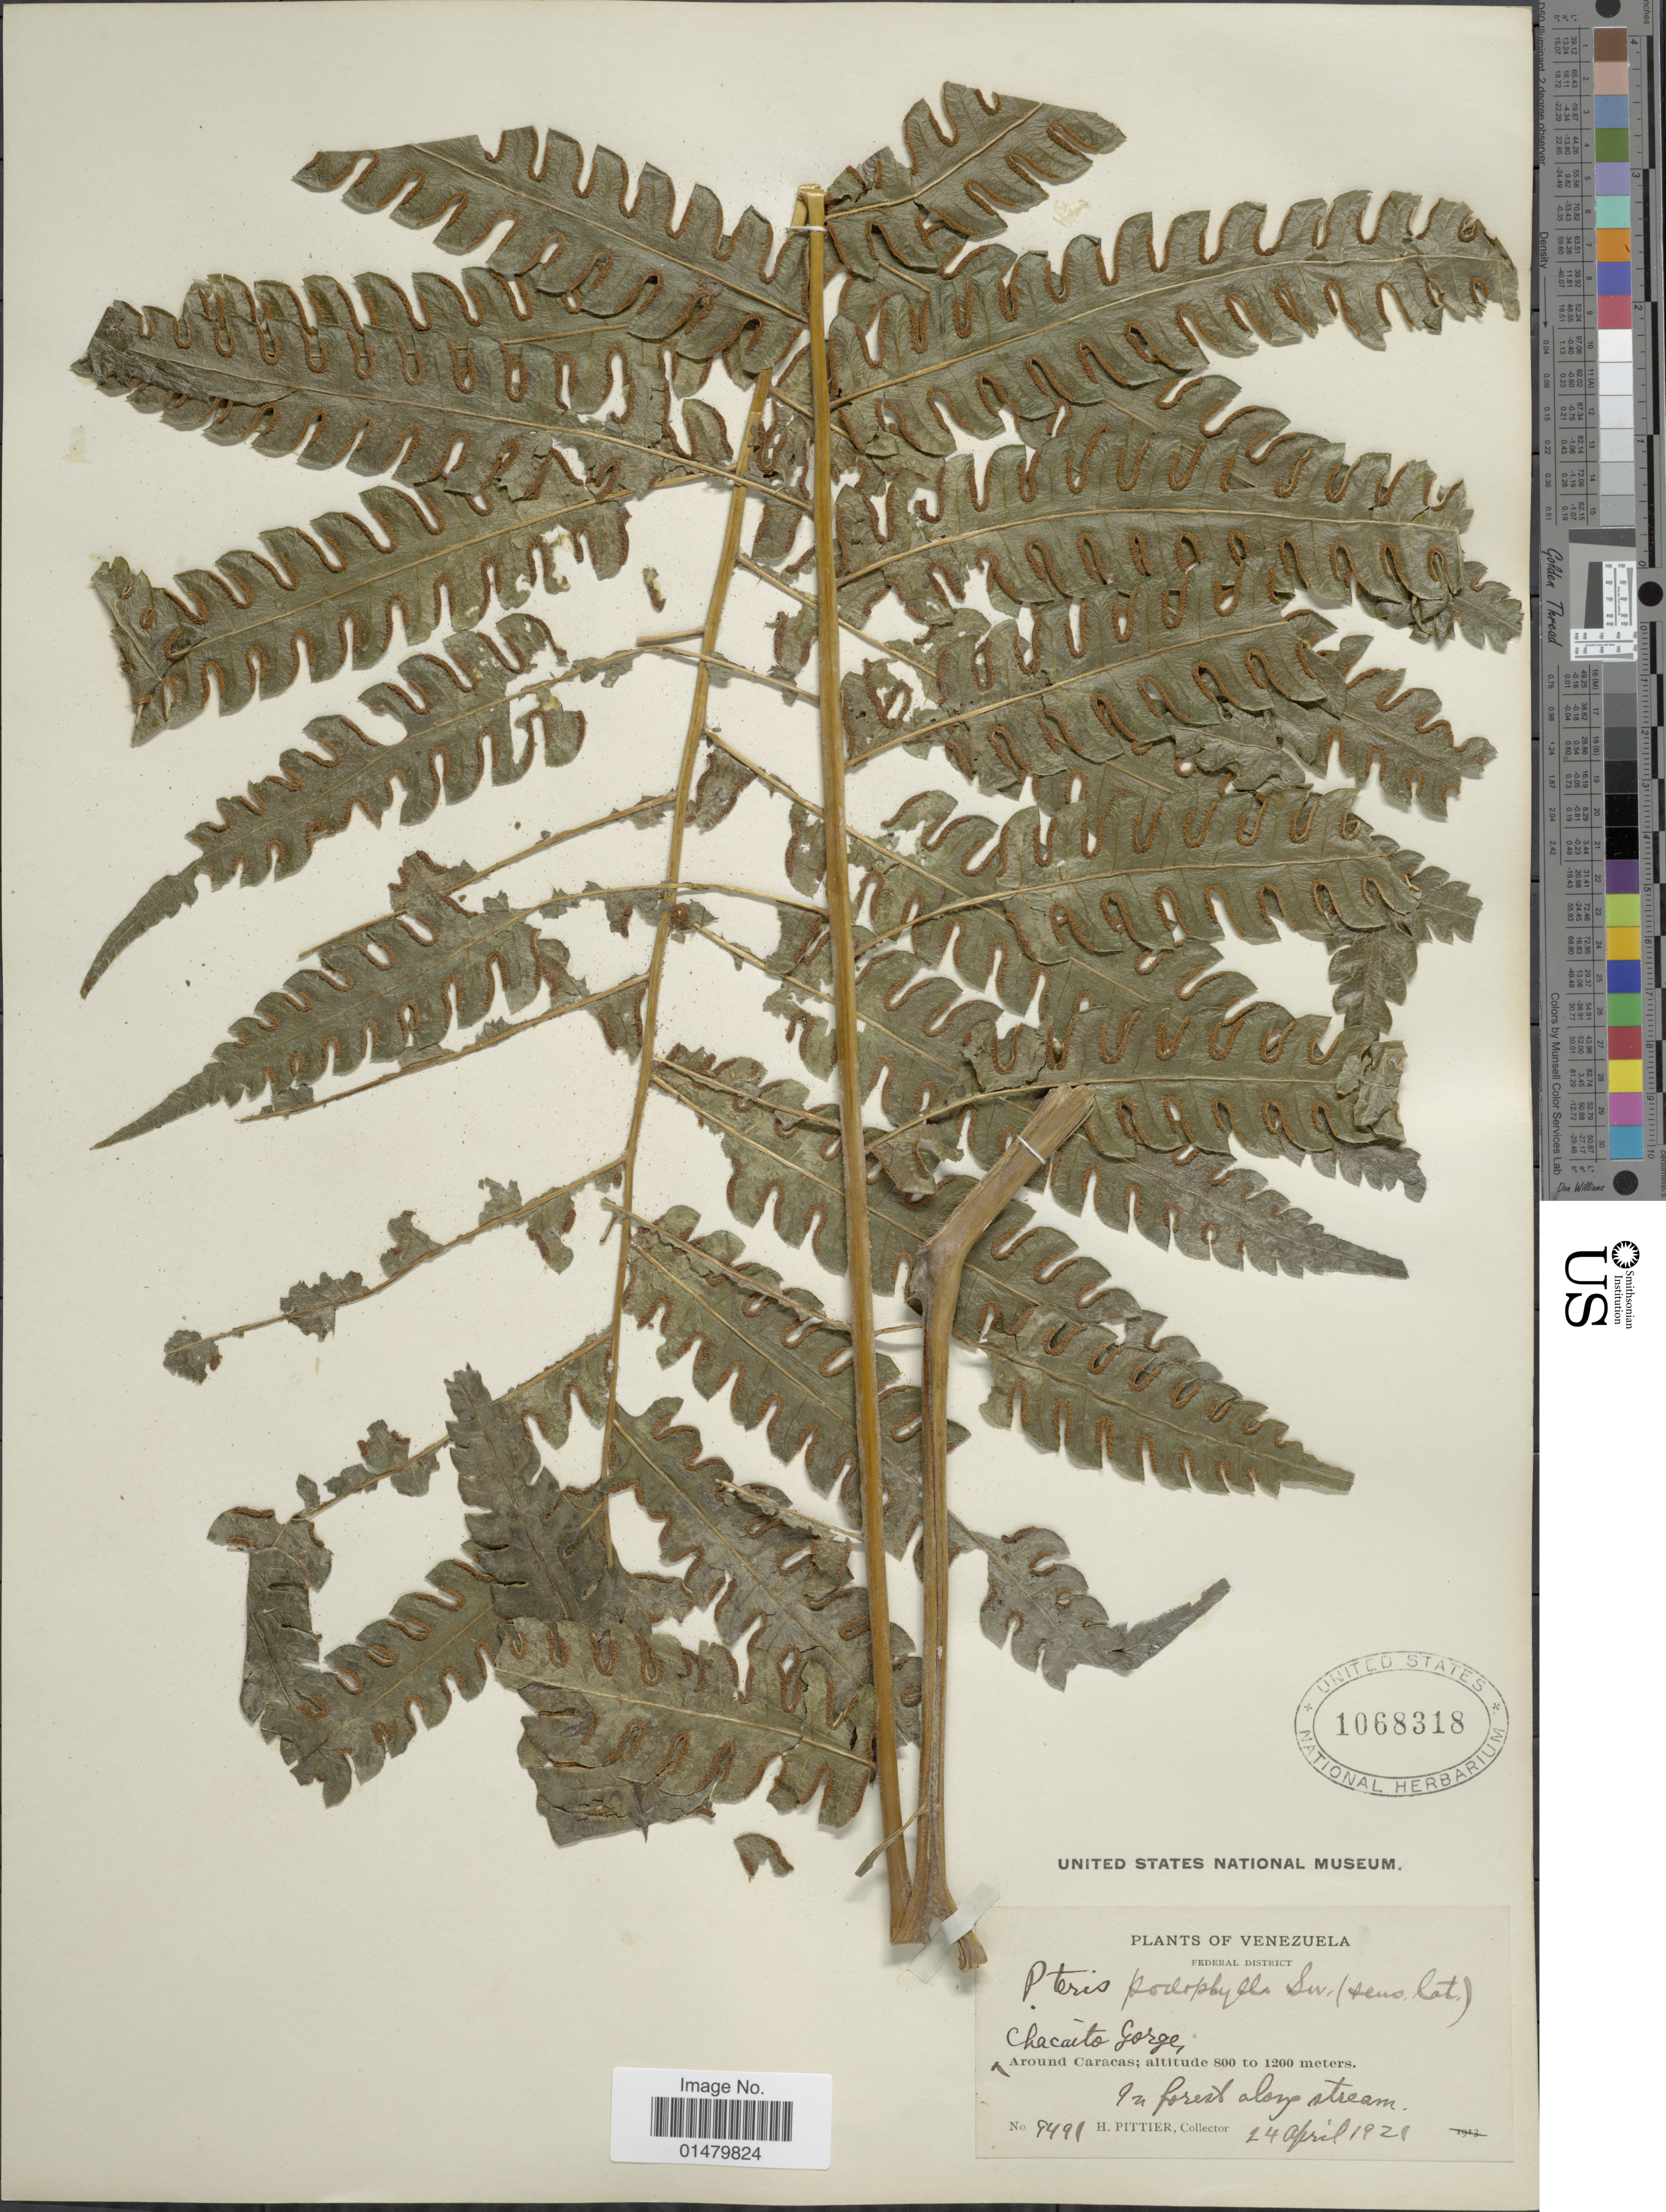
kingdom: Plantae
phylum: Tracheophyta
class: Polypodiopsida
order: Polypodiales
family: Pteridaceae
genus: Pteris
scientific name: Pteris podophylla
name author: Sw.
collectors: H. F. Pittier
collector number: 9491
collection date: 1921-04-24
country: Venezuela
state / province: Distrito Federal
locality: Federal District. Chacaito Gorge. Around Caracas. In forest along stream.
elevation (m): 800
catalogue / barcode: US 1068318